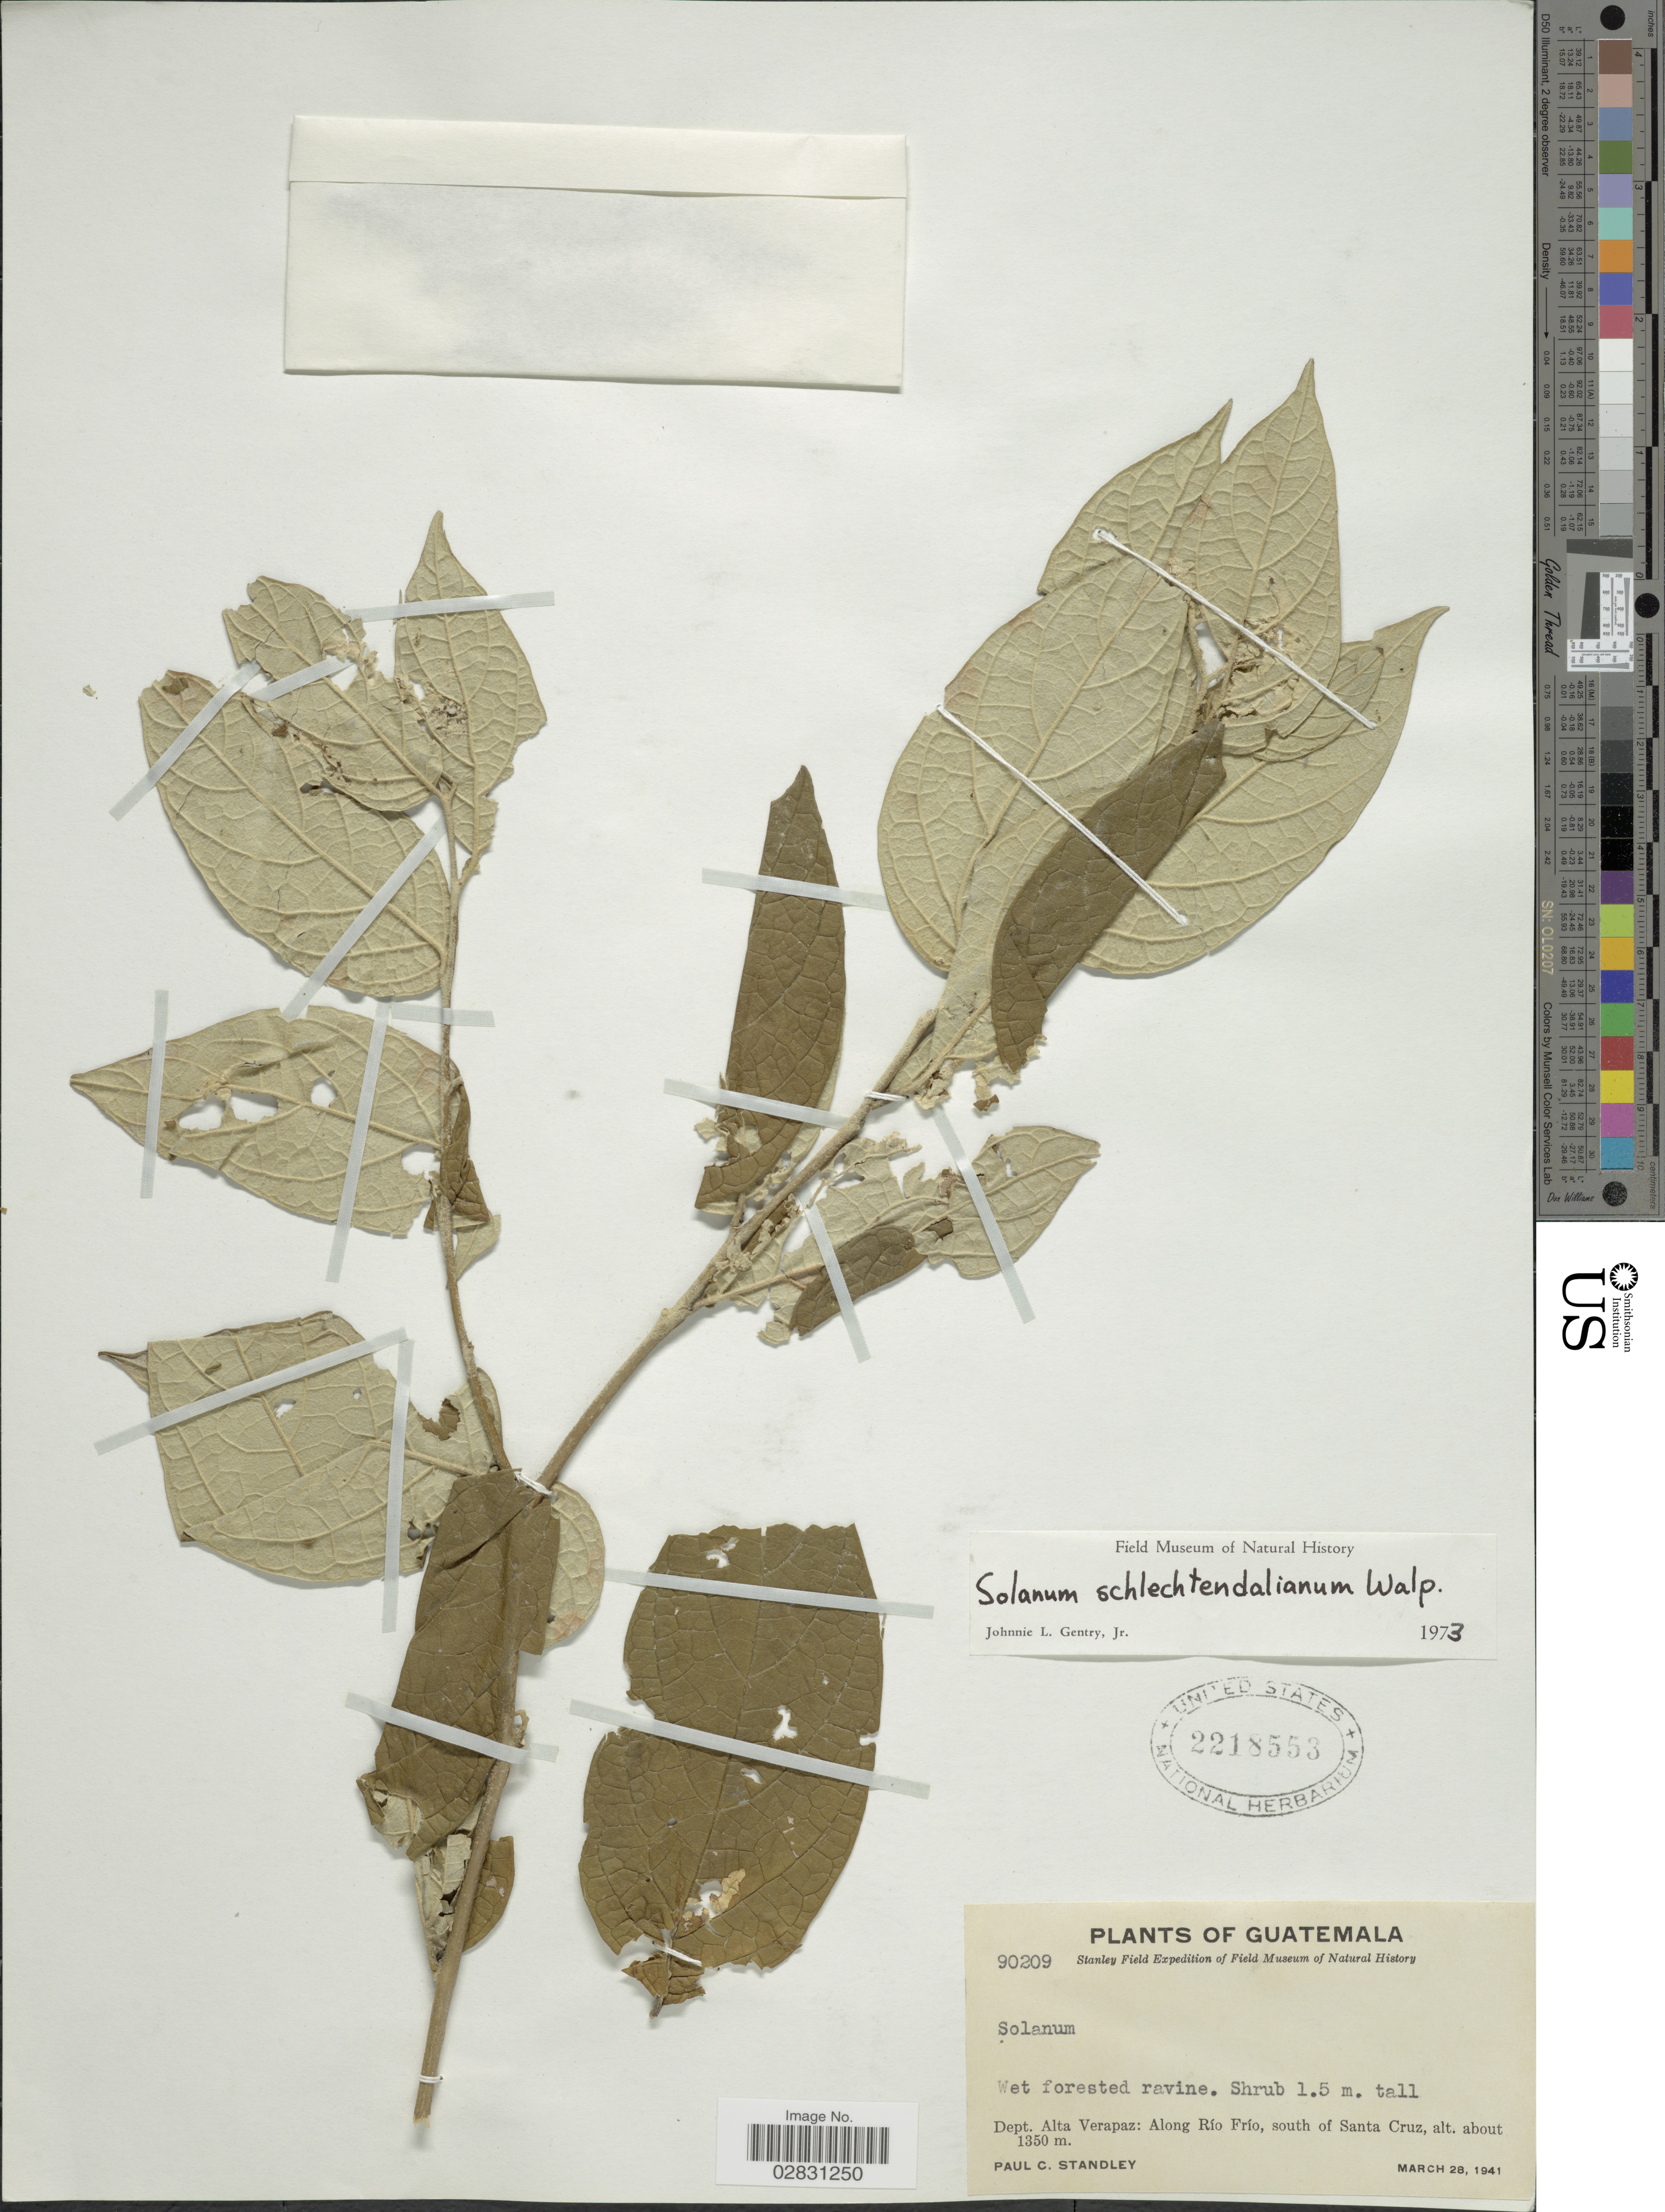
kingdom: Plantae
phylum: Tracheophyta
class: Magnoliopsida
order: Solanales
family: Solanaceae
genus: Solanum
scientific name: Solanum schlechtendalianum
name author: Walp.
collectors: P. C. Standley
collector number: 90209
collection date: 1941-03-28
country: Guatemala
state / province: Alta Verapaz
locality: Dept. Alta Verapaz: Along Río Frío, south of Santa Cruz.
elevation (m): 1350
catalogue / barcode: US 2218553